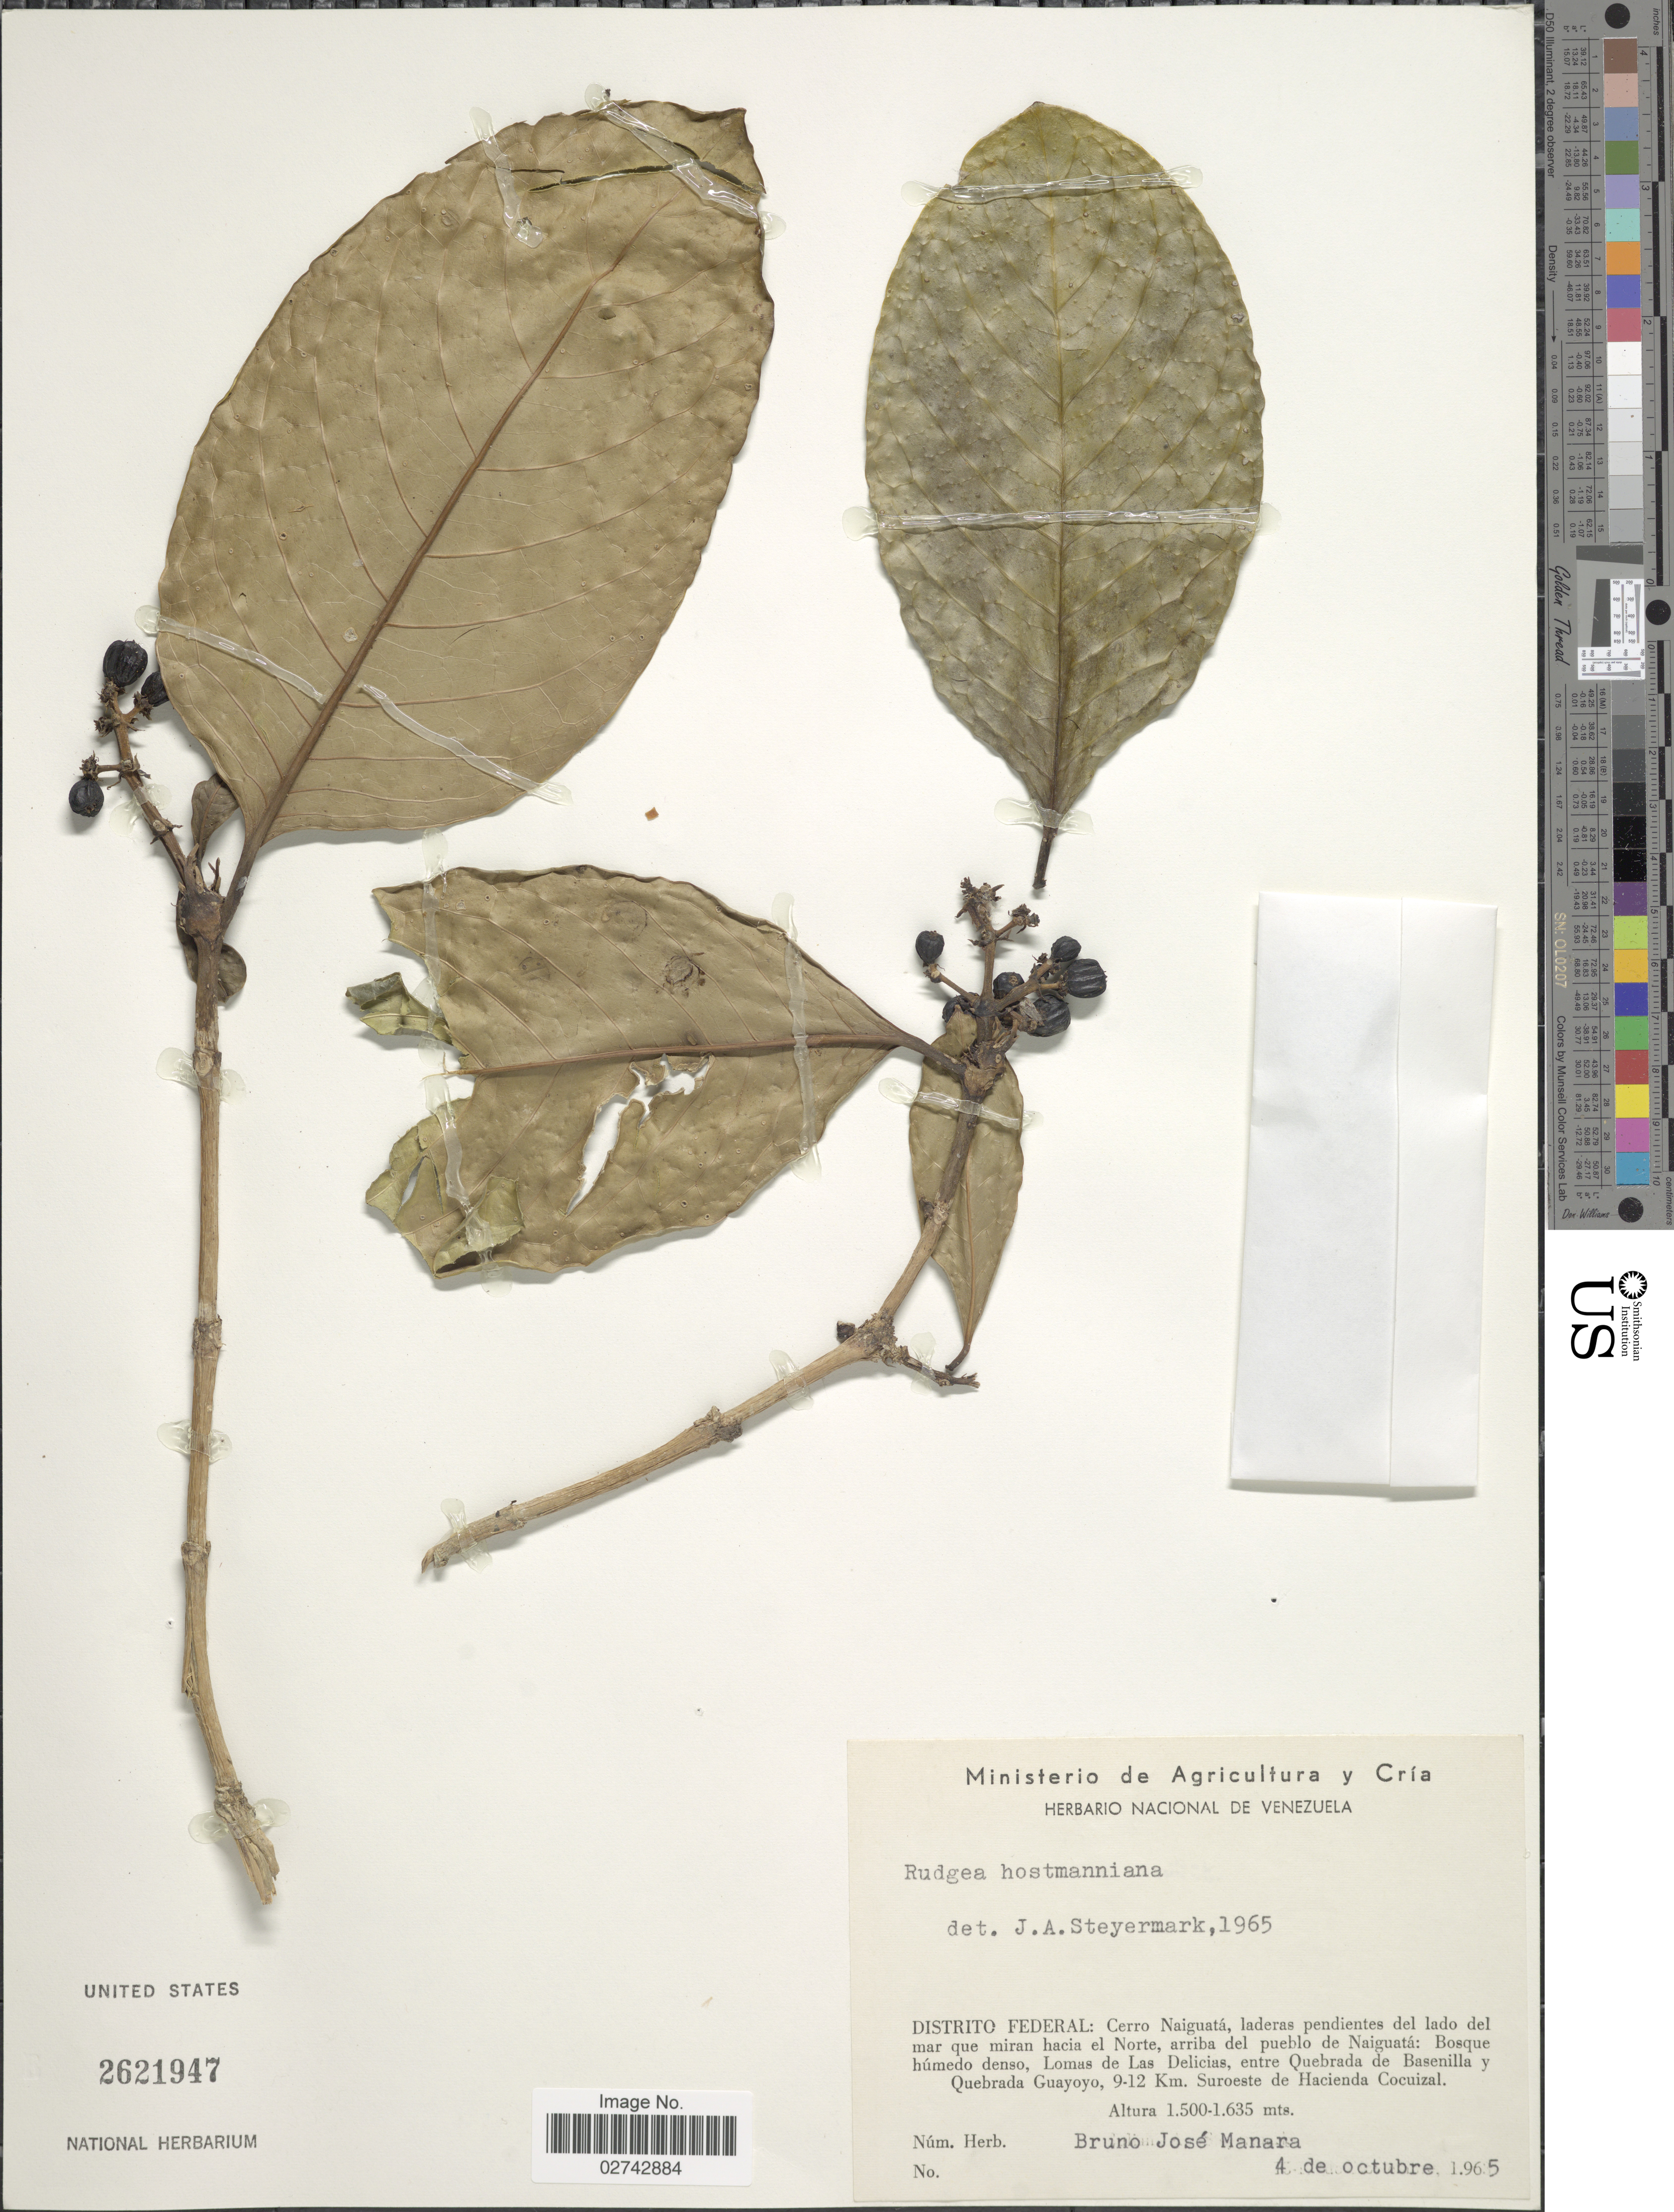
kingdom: Plantae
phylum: Tracheophyta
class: Magnoliopsida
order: Gentianales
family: Rubiaceae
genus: Rudgea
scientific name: Rudgea hostmanniana subsp. hostmanniana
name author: Benth.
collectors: B. Manara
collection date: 1965-10-04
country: Venezuela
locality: Distrito Federal: Cerro Naiguata, laderas pendientes del lado del mar que miran hacia el Norte, arriba del pueblo de Naiguata, Lomas de Las Delicias, entre Quebrada de Basenilla y Quebrada Guayoyo, 9-12 km. Suroeste de Hacienda Cocuizal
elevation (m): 1500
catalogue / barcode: US 2621947